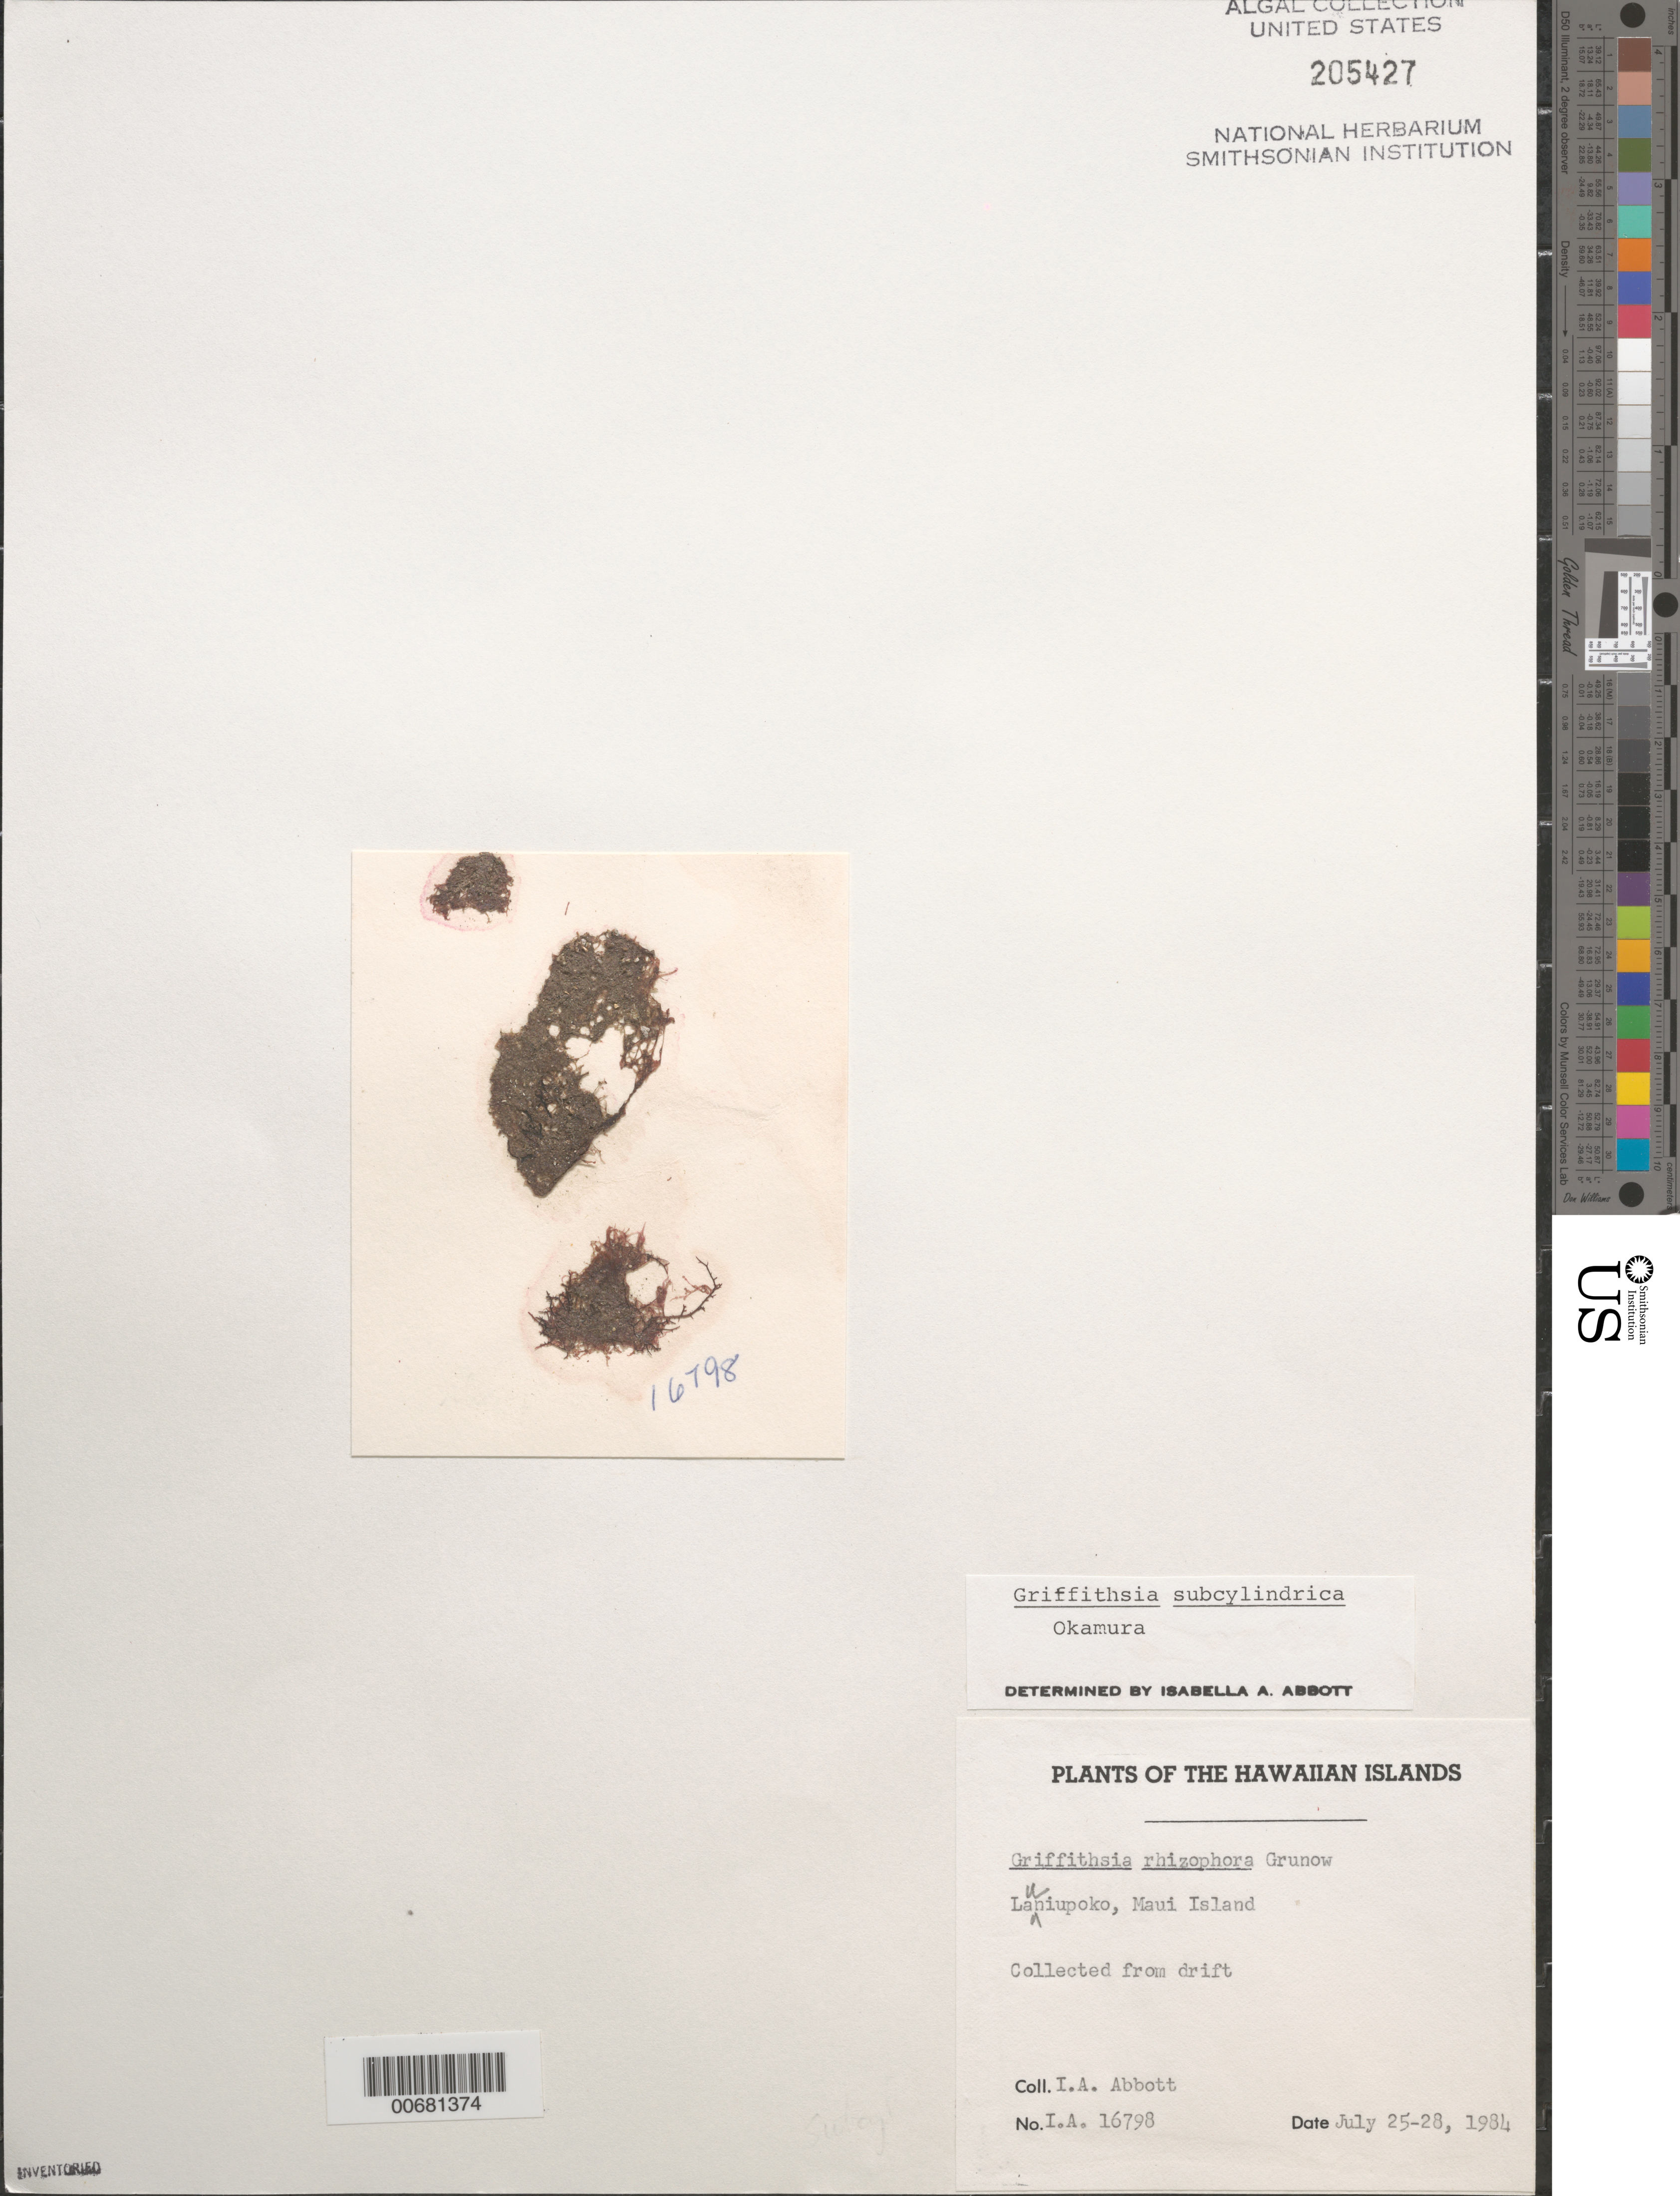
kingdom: Plantae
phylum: Rhodophyta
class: Florideophyceae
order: Ceramiales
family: Wrangeliaceae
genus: Griffithsia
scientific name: Griffithsia subcylindrica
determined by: Abbott, Isabella A.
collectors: I. A. Abbott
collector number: IAA 16798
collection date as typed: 25 Jul 1984 to 28 Jul 1984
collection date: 1984-07-25/1984-07-28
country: United States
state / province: Hawaii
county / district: Maui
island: Maui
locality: Launiupoko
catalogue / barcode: US 205427